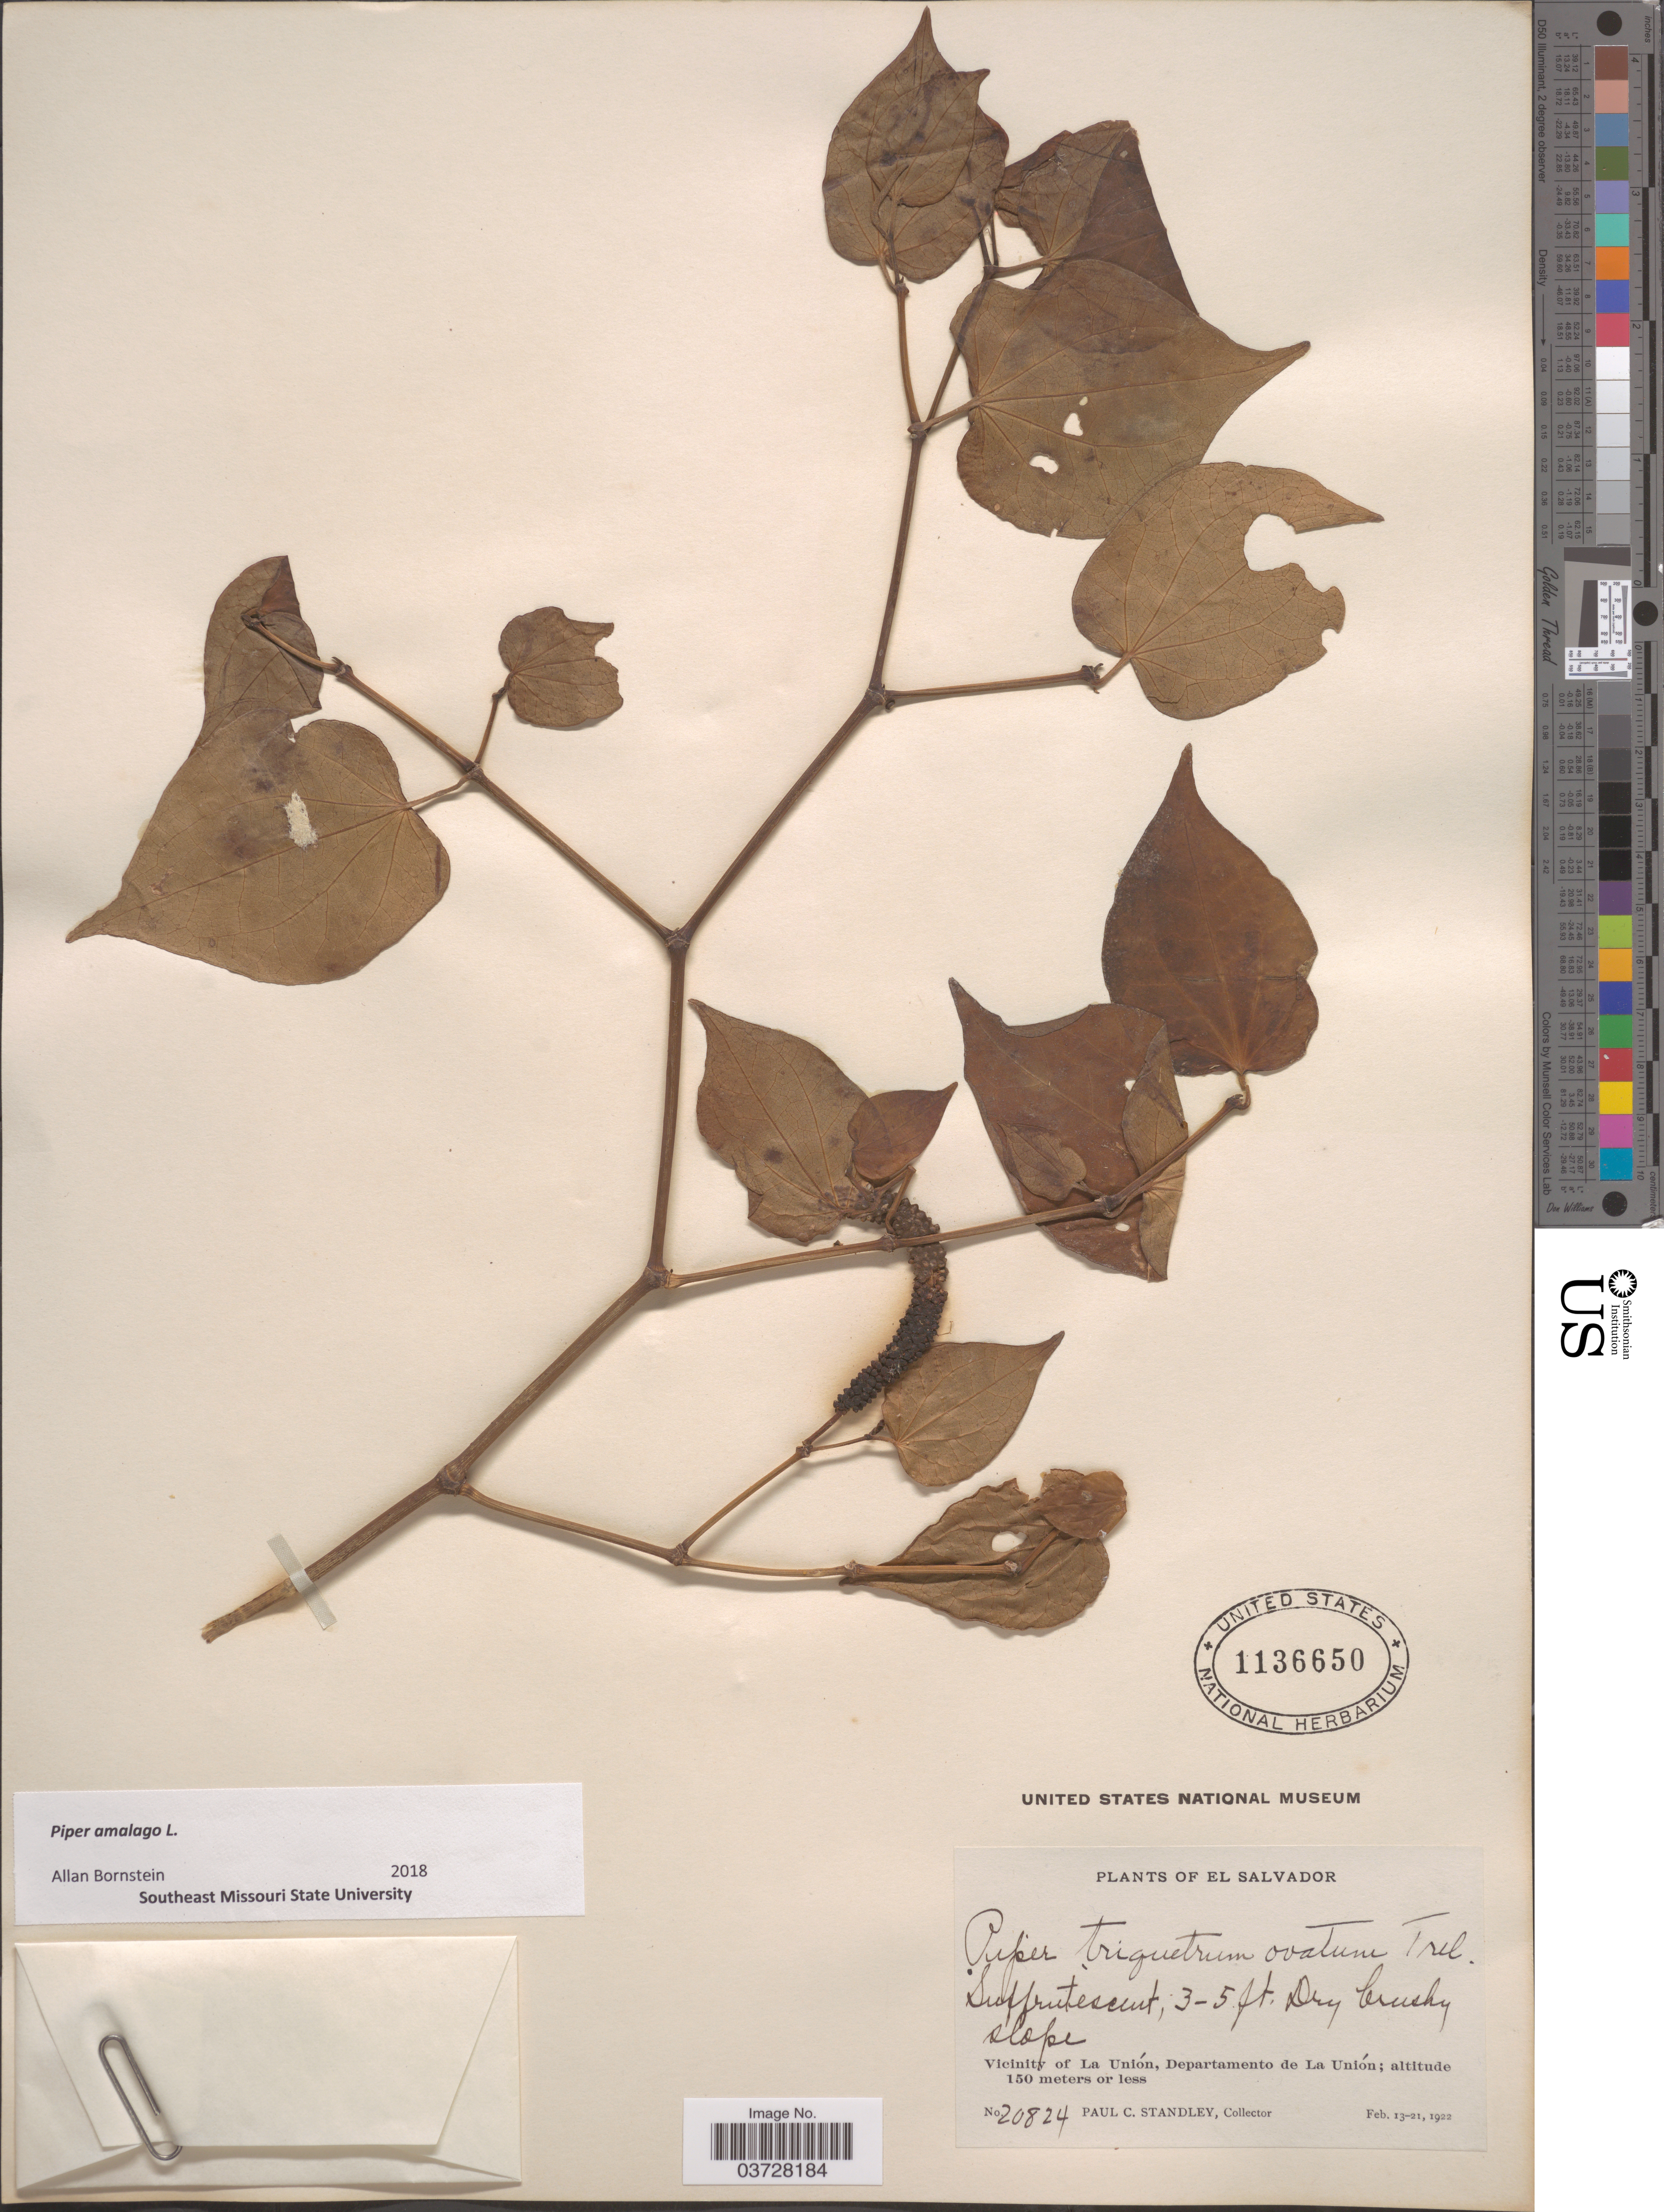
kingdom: Plantae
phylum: Tracheophyta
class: Magnoliopsida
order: Piperales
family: Piperaceae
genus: Piper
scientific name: Piper amalago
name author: L.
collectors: P. C. Standley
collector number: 20824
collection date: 1922-02-13/1922-02-21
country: El Salvador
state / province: La Union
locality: Vicinity of La Unión, Departamento de La Unión.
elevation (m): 150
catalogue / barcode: US 1136650